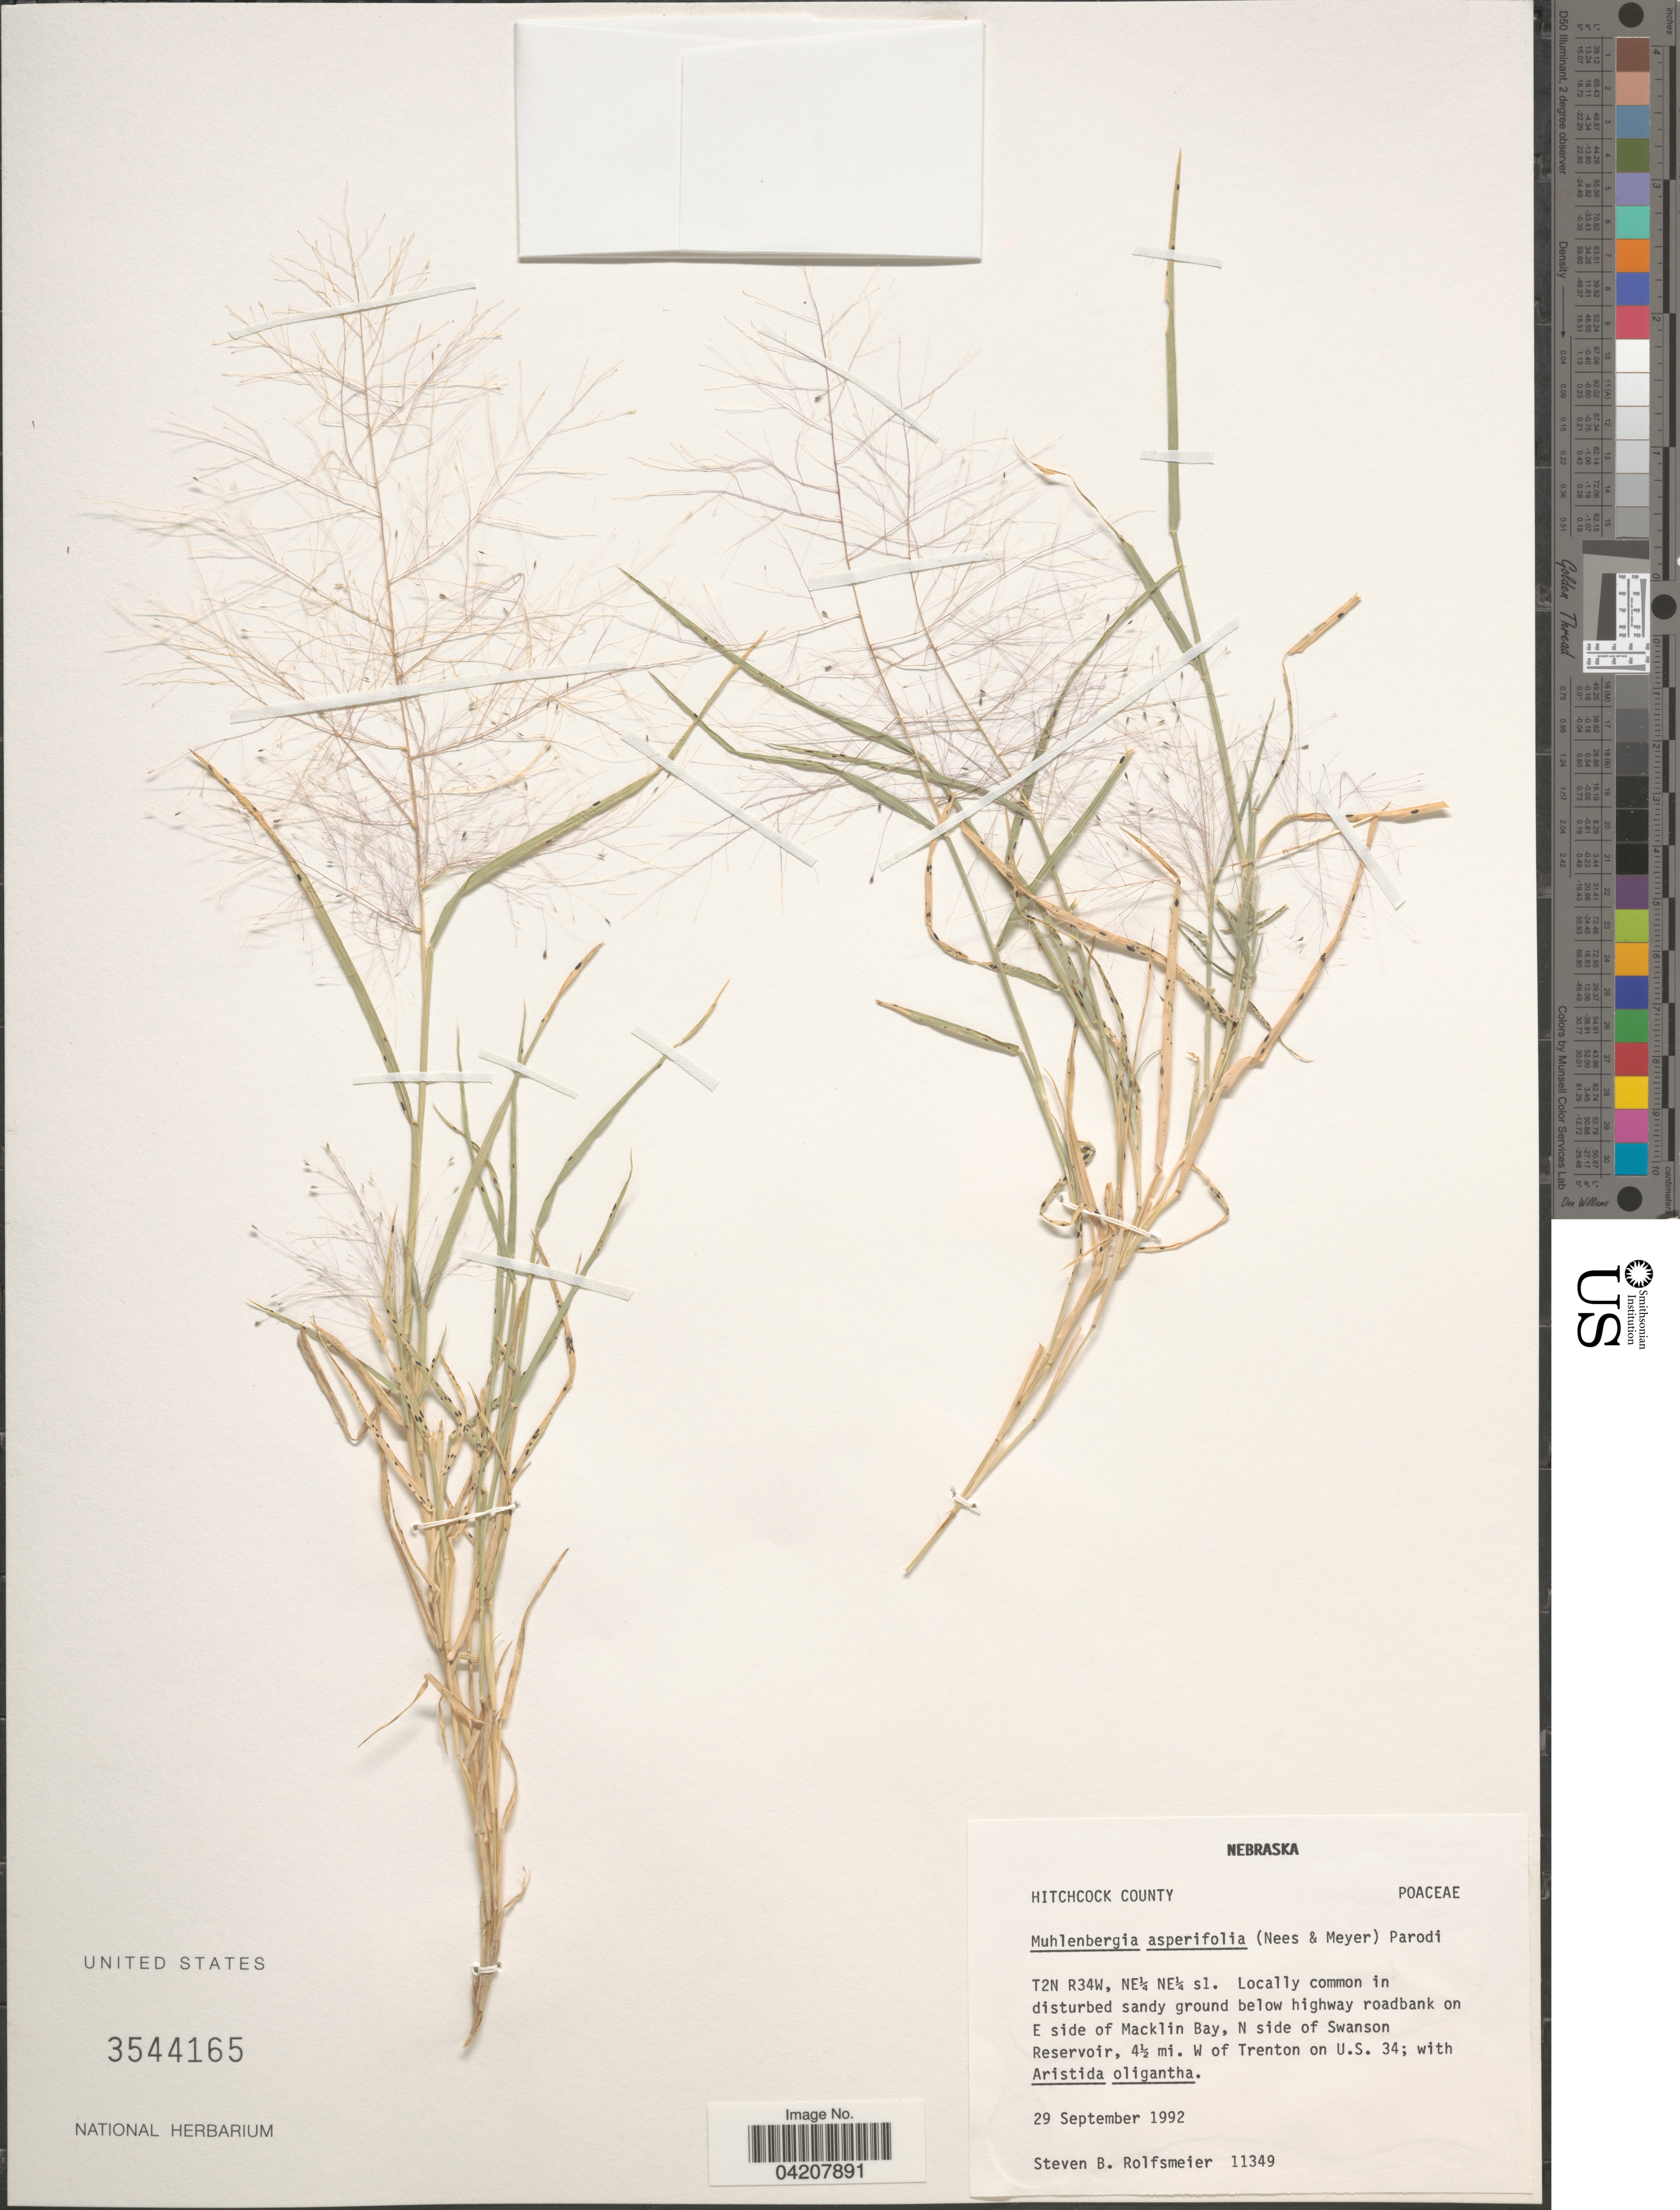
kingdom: Plantae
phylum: Tracheophyta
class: Liliopsida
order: Poales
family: Poaceae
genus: Muhlenbergia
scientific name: Muhlenbergia asperifolia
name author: (Nees & Meyen ex Trin.) Parodi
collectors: S. Rolfsmeier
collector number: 11349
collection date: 1992-09-29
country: United States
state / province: Nebraska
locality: Hitchcock County. T2N R34W, NE¼ NE¼ s1. Below highway roadbank on E side of Macklin Bay, N side of Swanson Reservoir, 4½ mi. W of Trenton on U.S. 34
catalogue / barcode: US 3544165